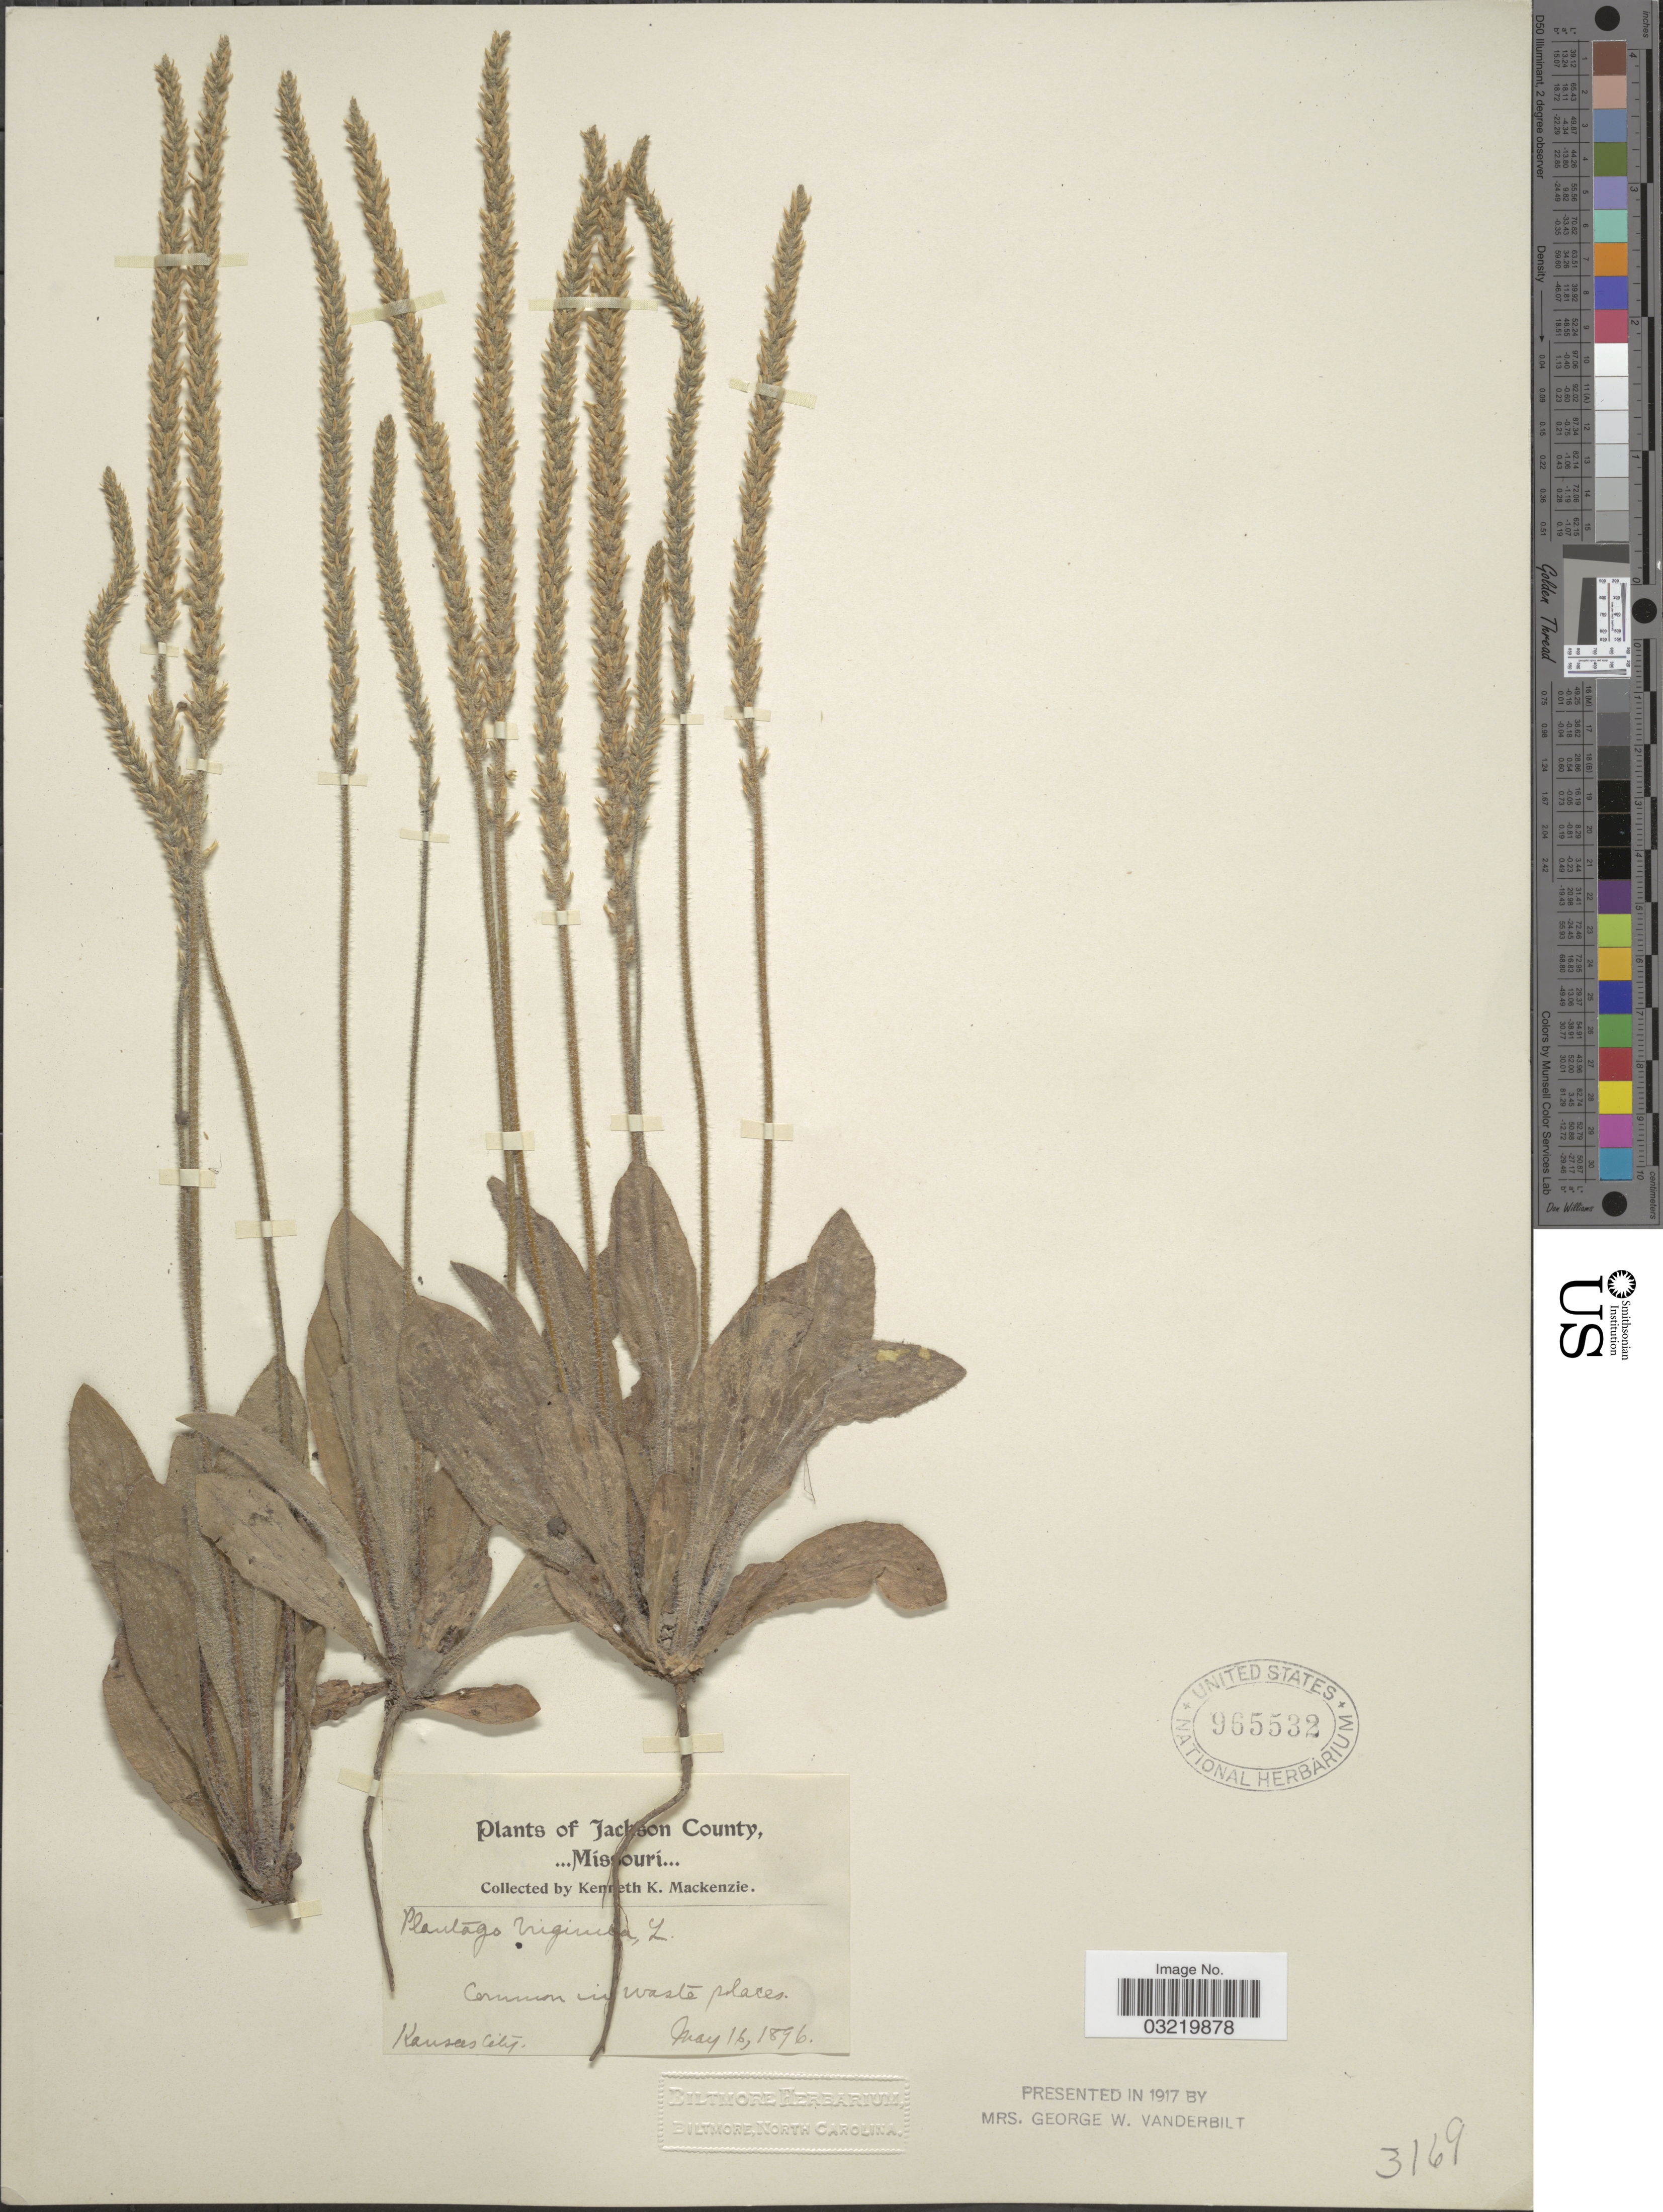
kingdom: Plantae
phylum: Tracheophyta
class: Magnoliopsida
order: Lamiales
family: Plantaginaceae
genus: Plantago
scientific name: Plantago virginica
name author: L.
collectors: K. K. Mackenzie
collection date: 1896-05-16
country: United States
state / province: Missouri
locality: Jackson County. Kansas City.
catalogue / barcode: US 965532